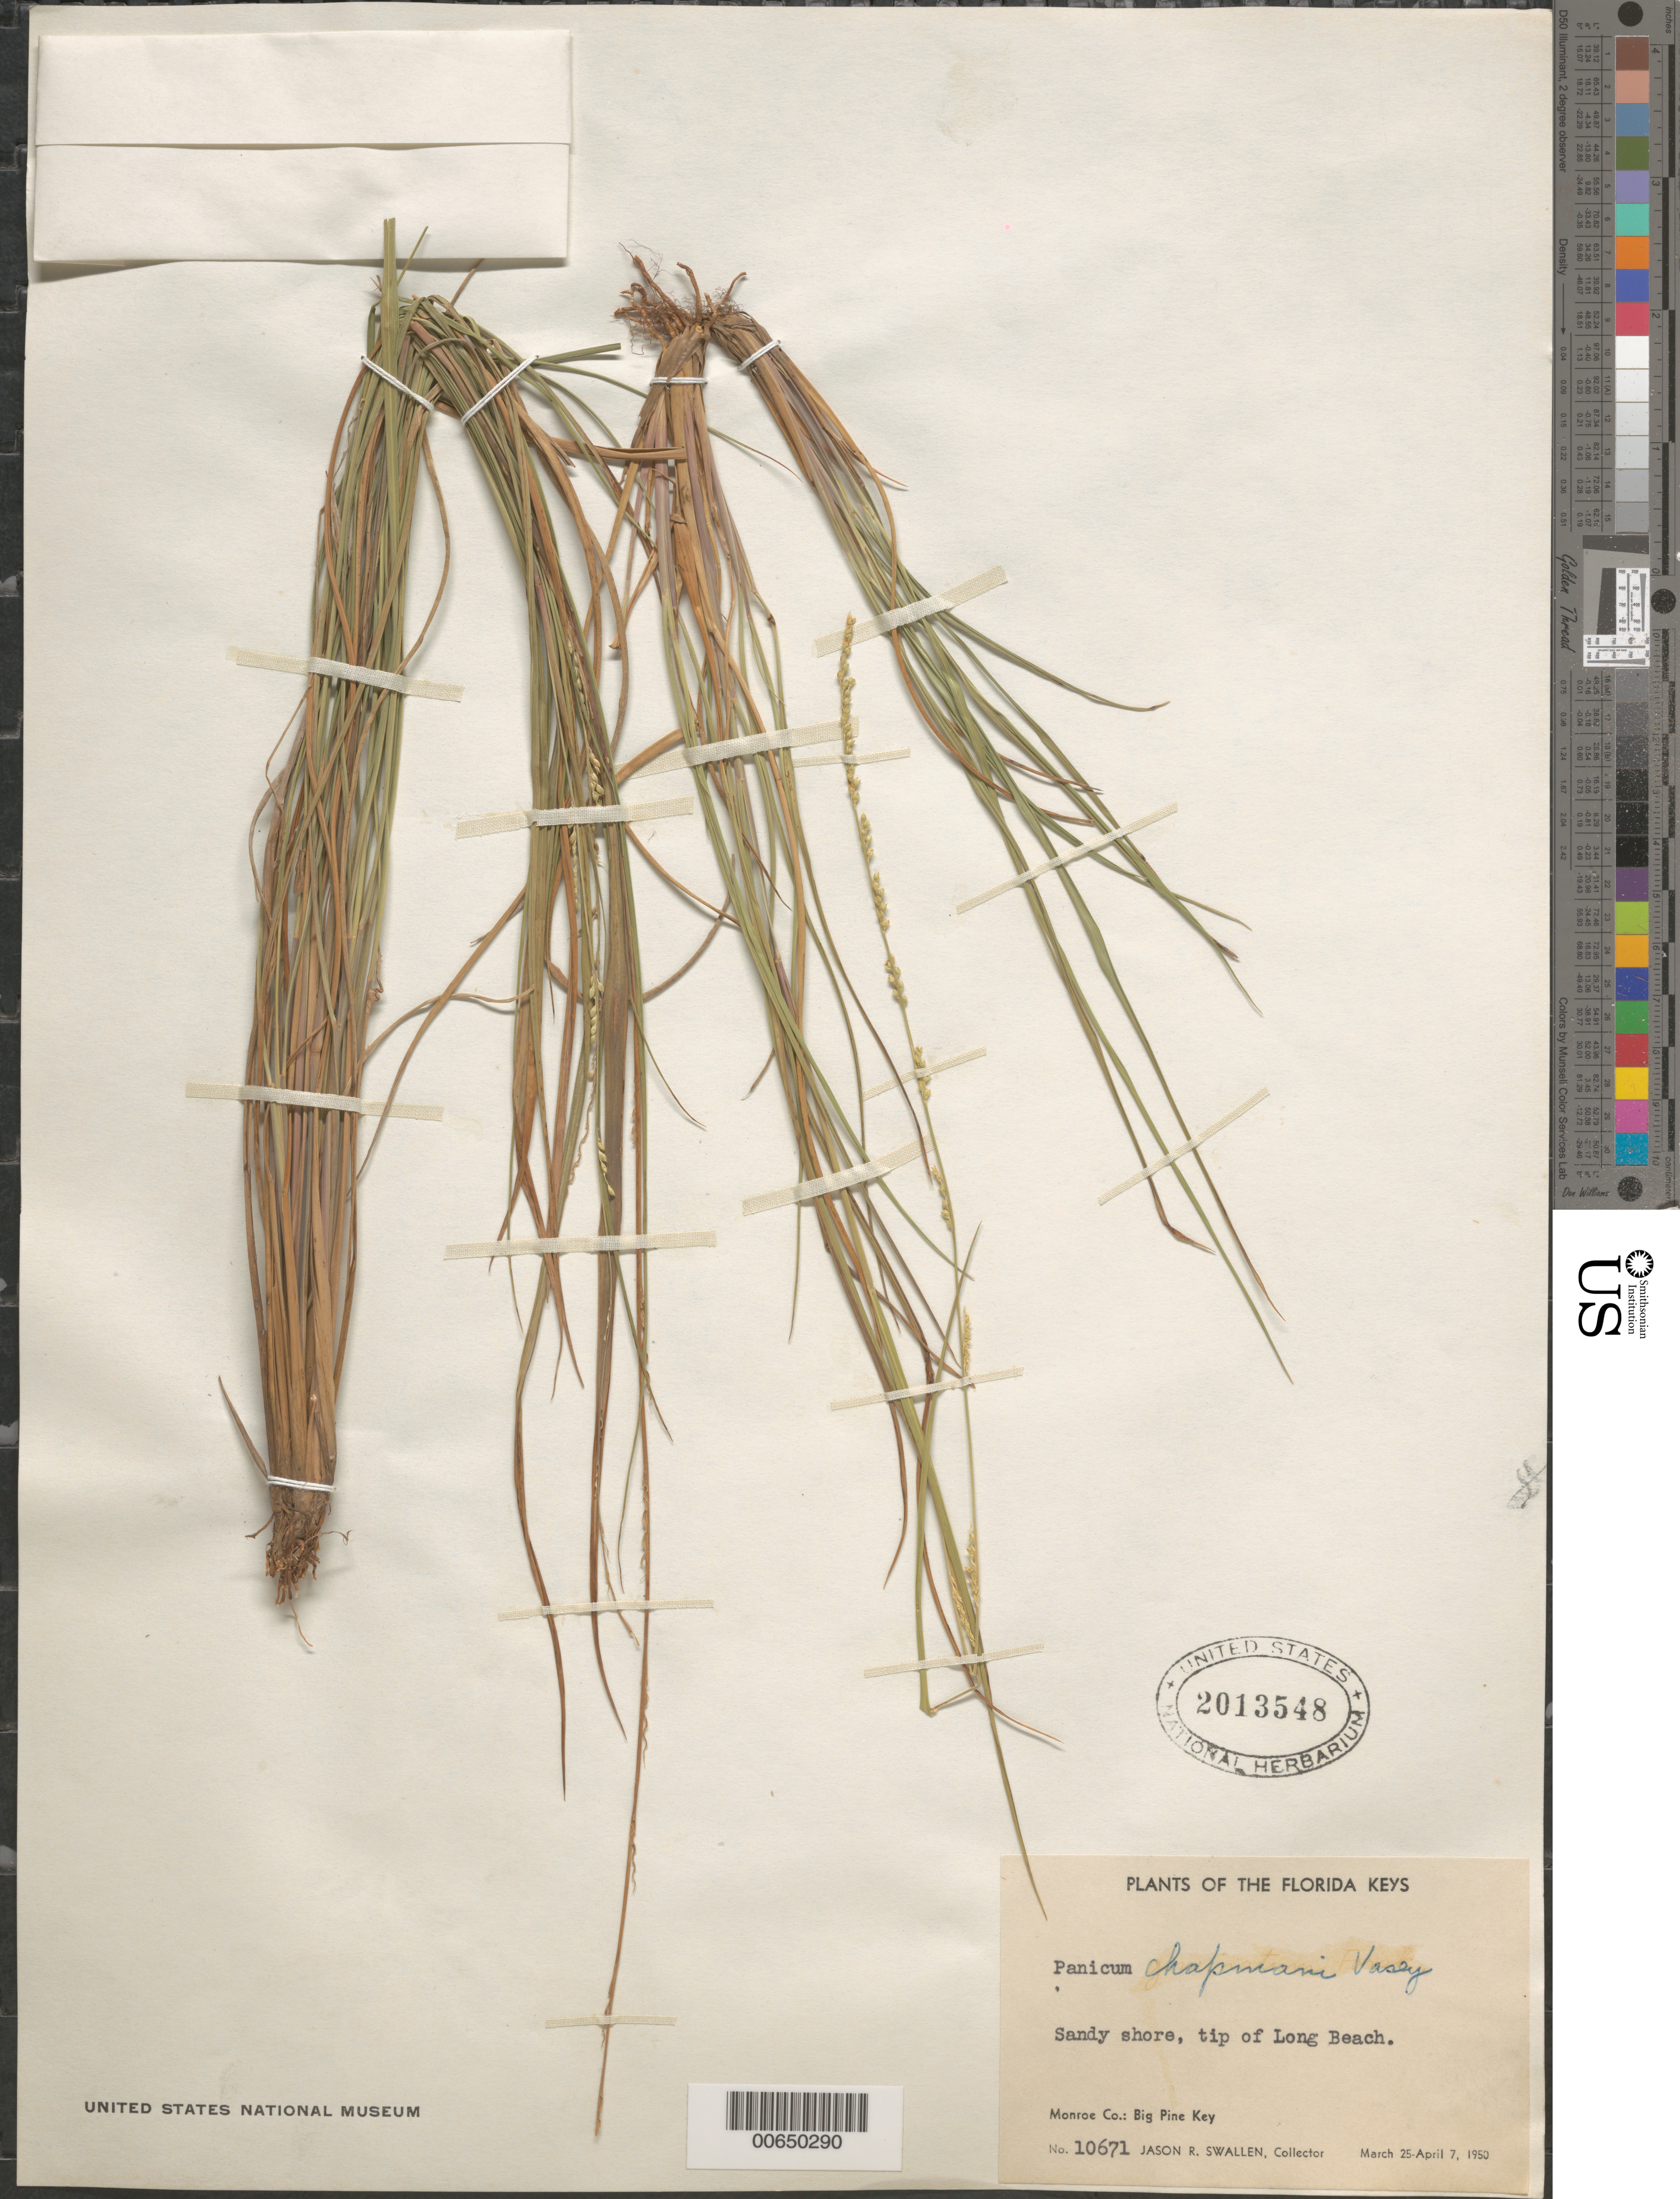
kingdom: Plantae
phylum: Tracheophyta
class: Liliopsida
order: Poales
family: Poaceae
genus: Panicum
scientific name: Panicum chapmanii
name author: Vasey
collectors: J. R. Swallen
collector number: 10671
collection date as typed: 25 Mar 1950 to 07 Apr 1950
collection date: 1950-03-25/1950-04-07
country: United States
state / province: Florida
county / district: Monroe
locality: Tip of Long Beach, Big Pine Key.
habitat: Sandy shore.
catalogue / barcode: US 2013548